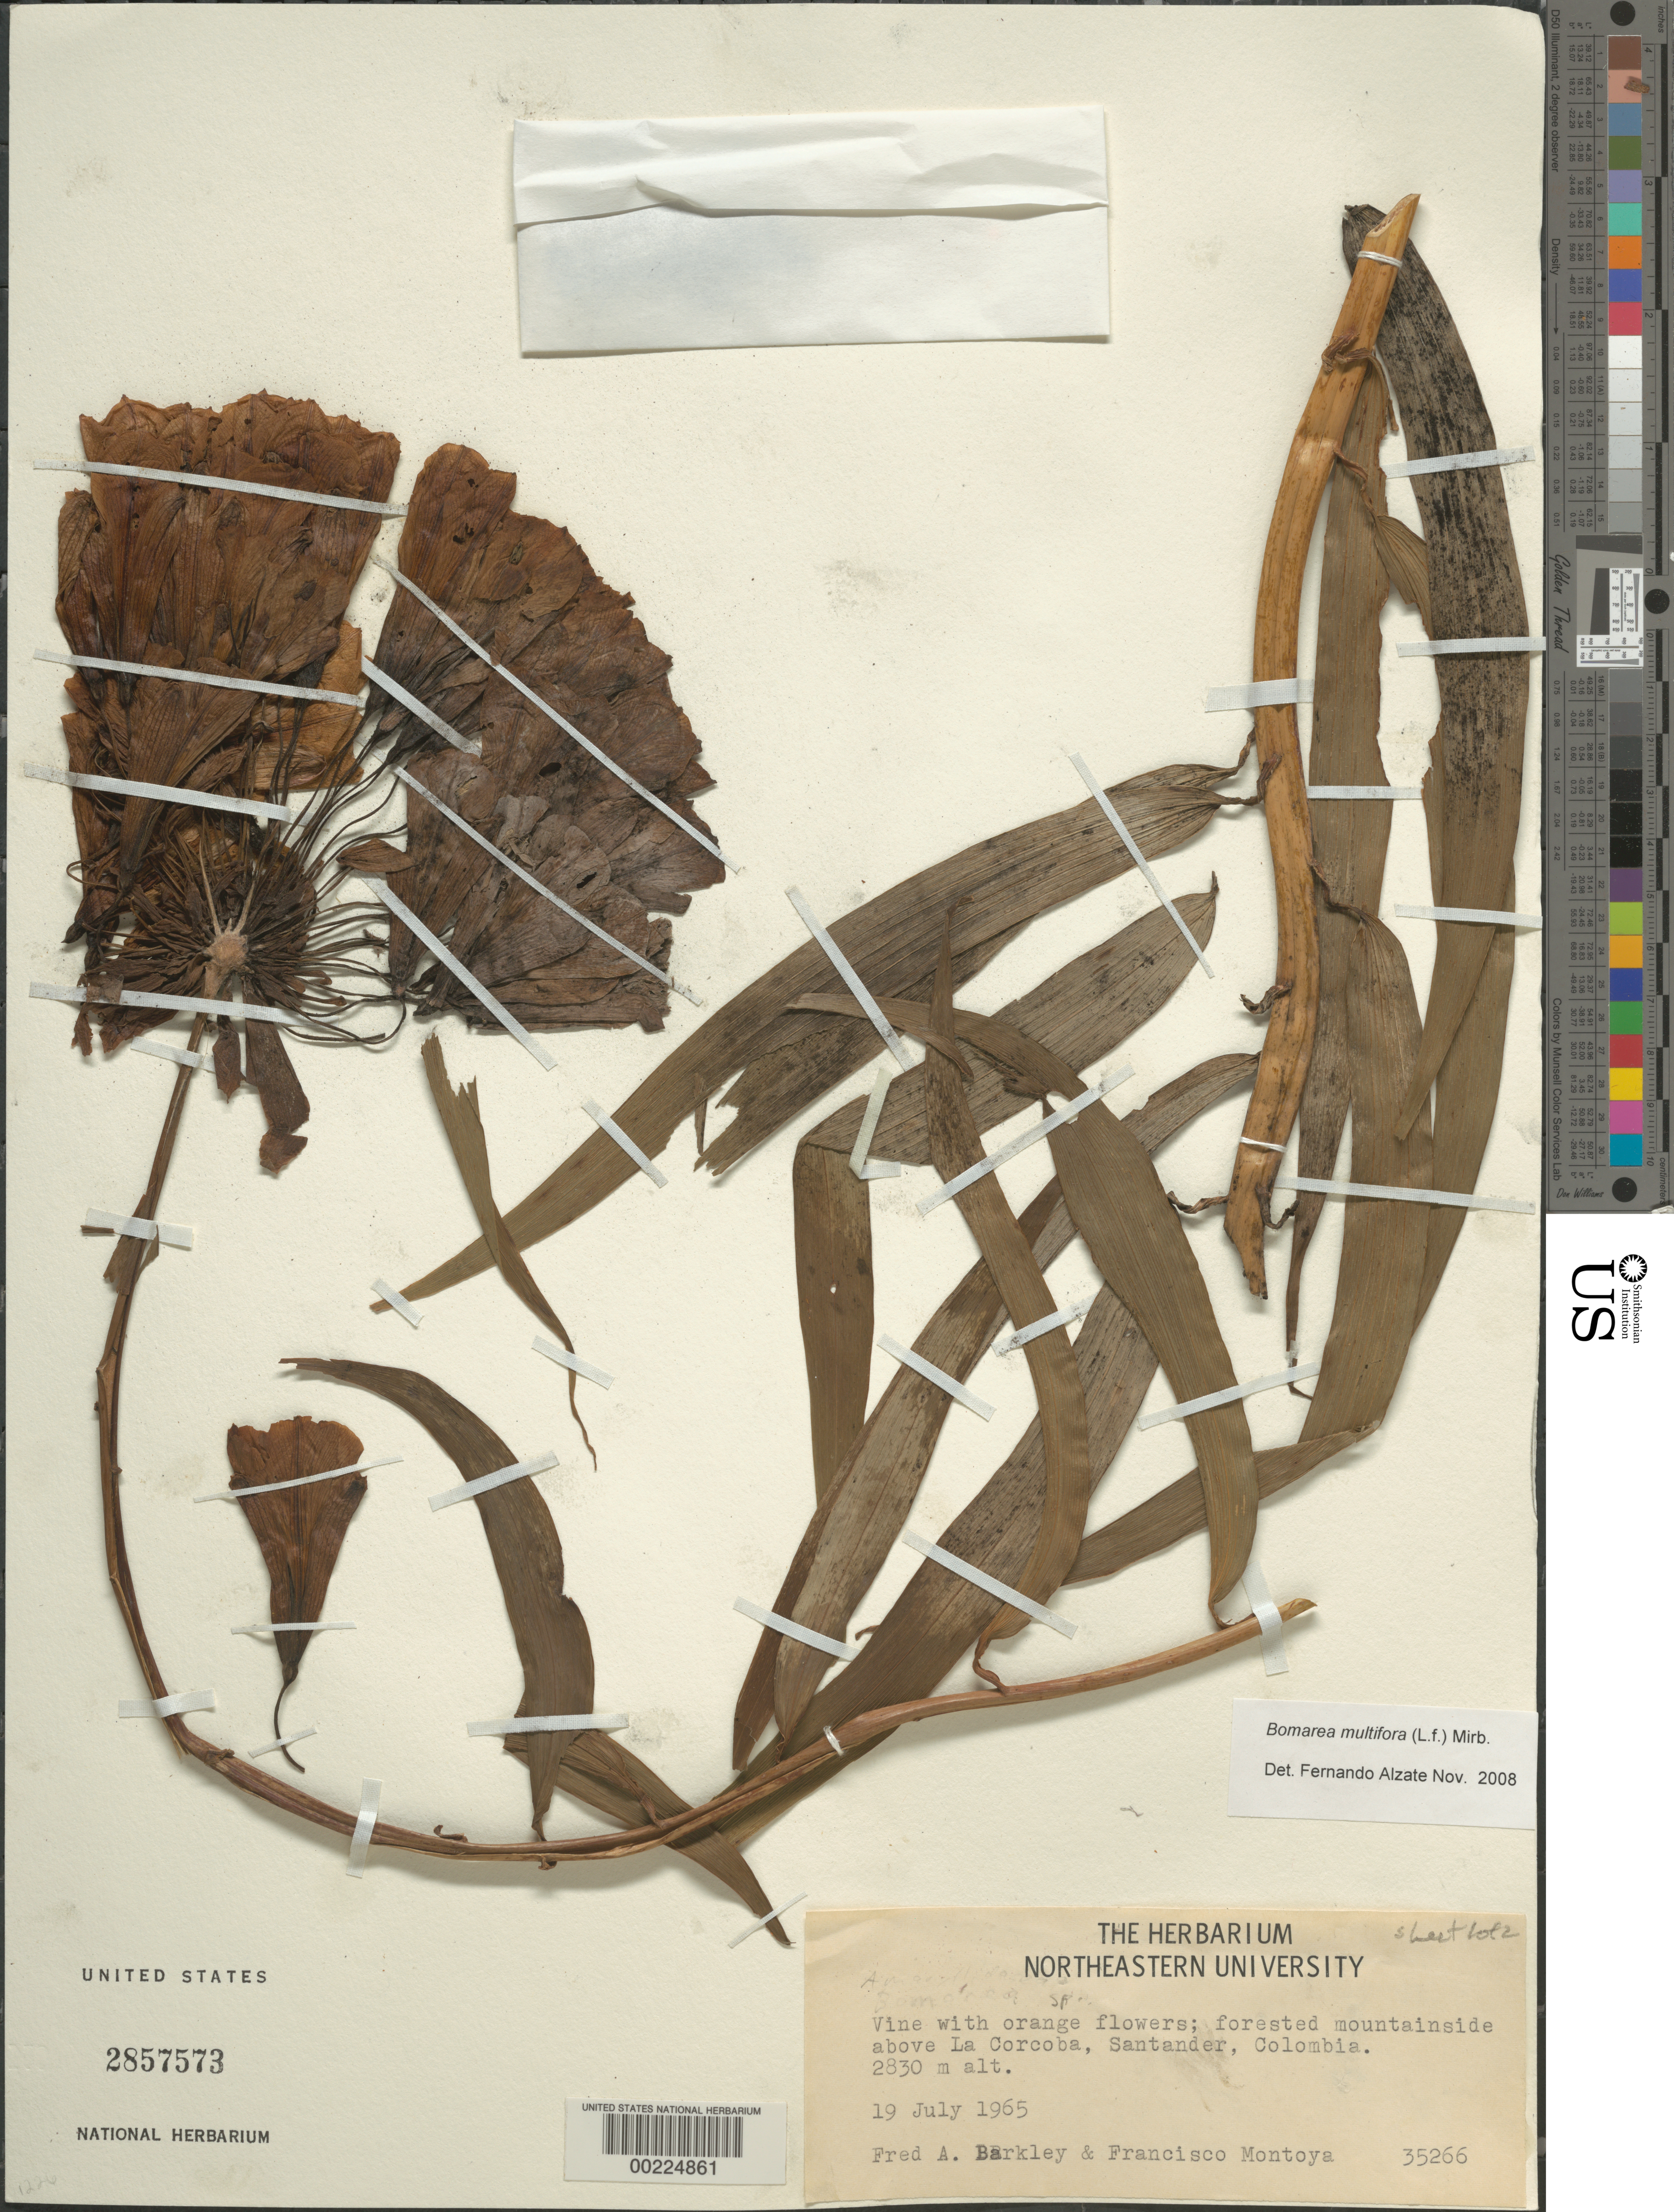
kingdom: Plantae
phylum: Tracheophyta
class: Liliopsida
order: Liliales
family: Alstroemeriaceae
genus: Bomarea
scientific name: Bomarea sp.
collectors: F. A. Barkley & F. Montoya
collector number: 35266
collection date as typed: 19 Jul 1965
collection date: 1965-07-19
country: Colombia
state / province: Santander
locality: La Corcoba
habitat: Forested mountainside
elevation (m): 863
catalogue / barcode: US 2857573